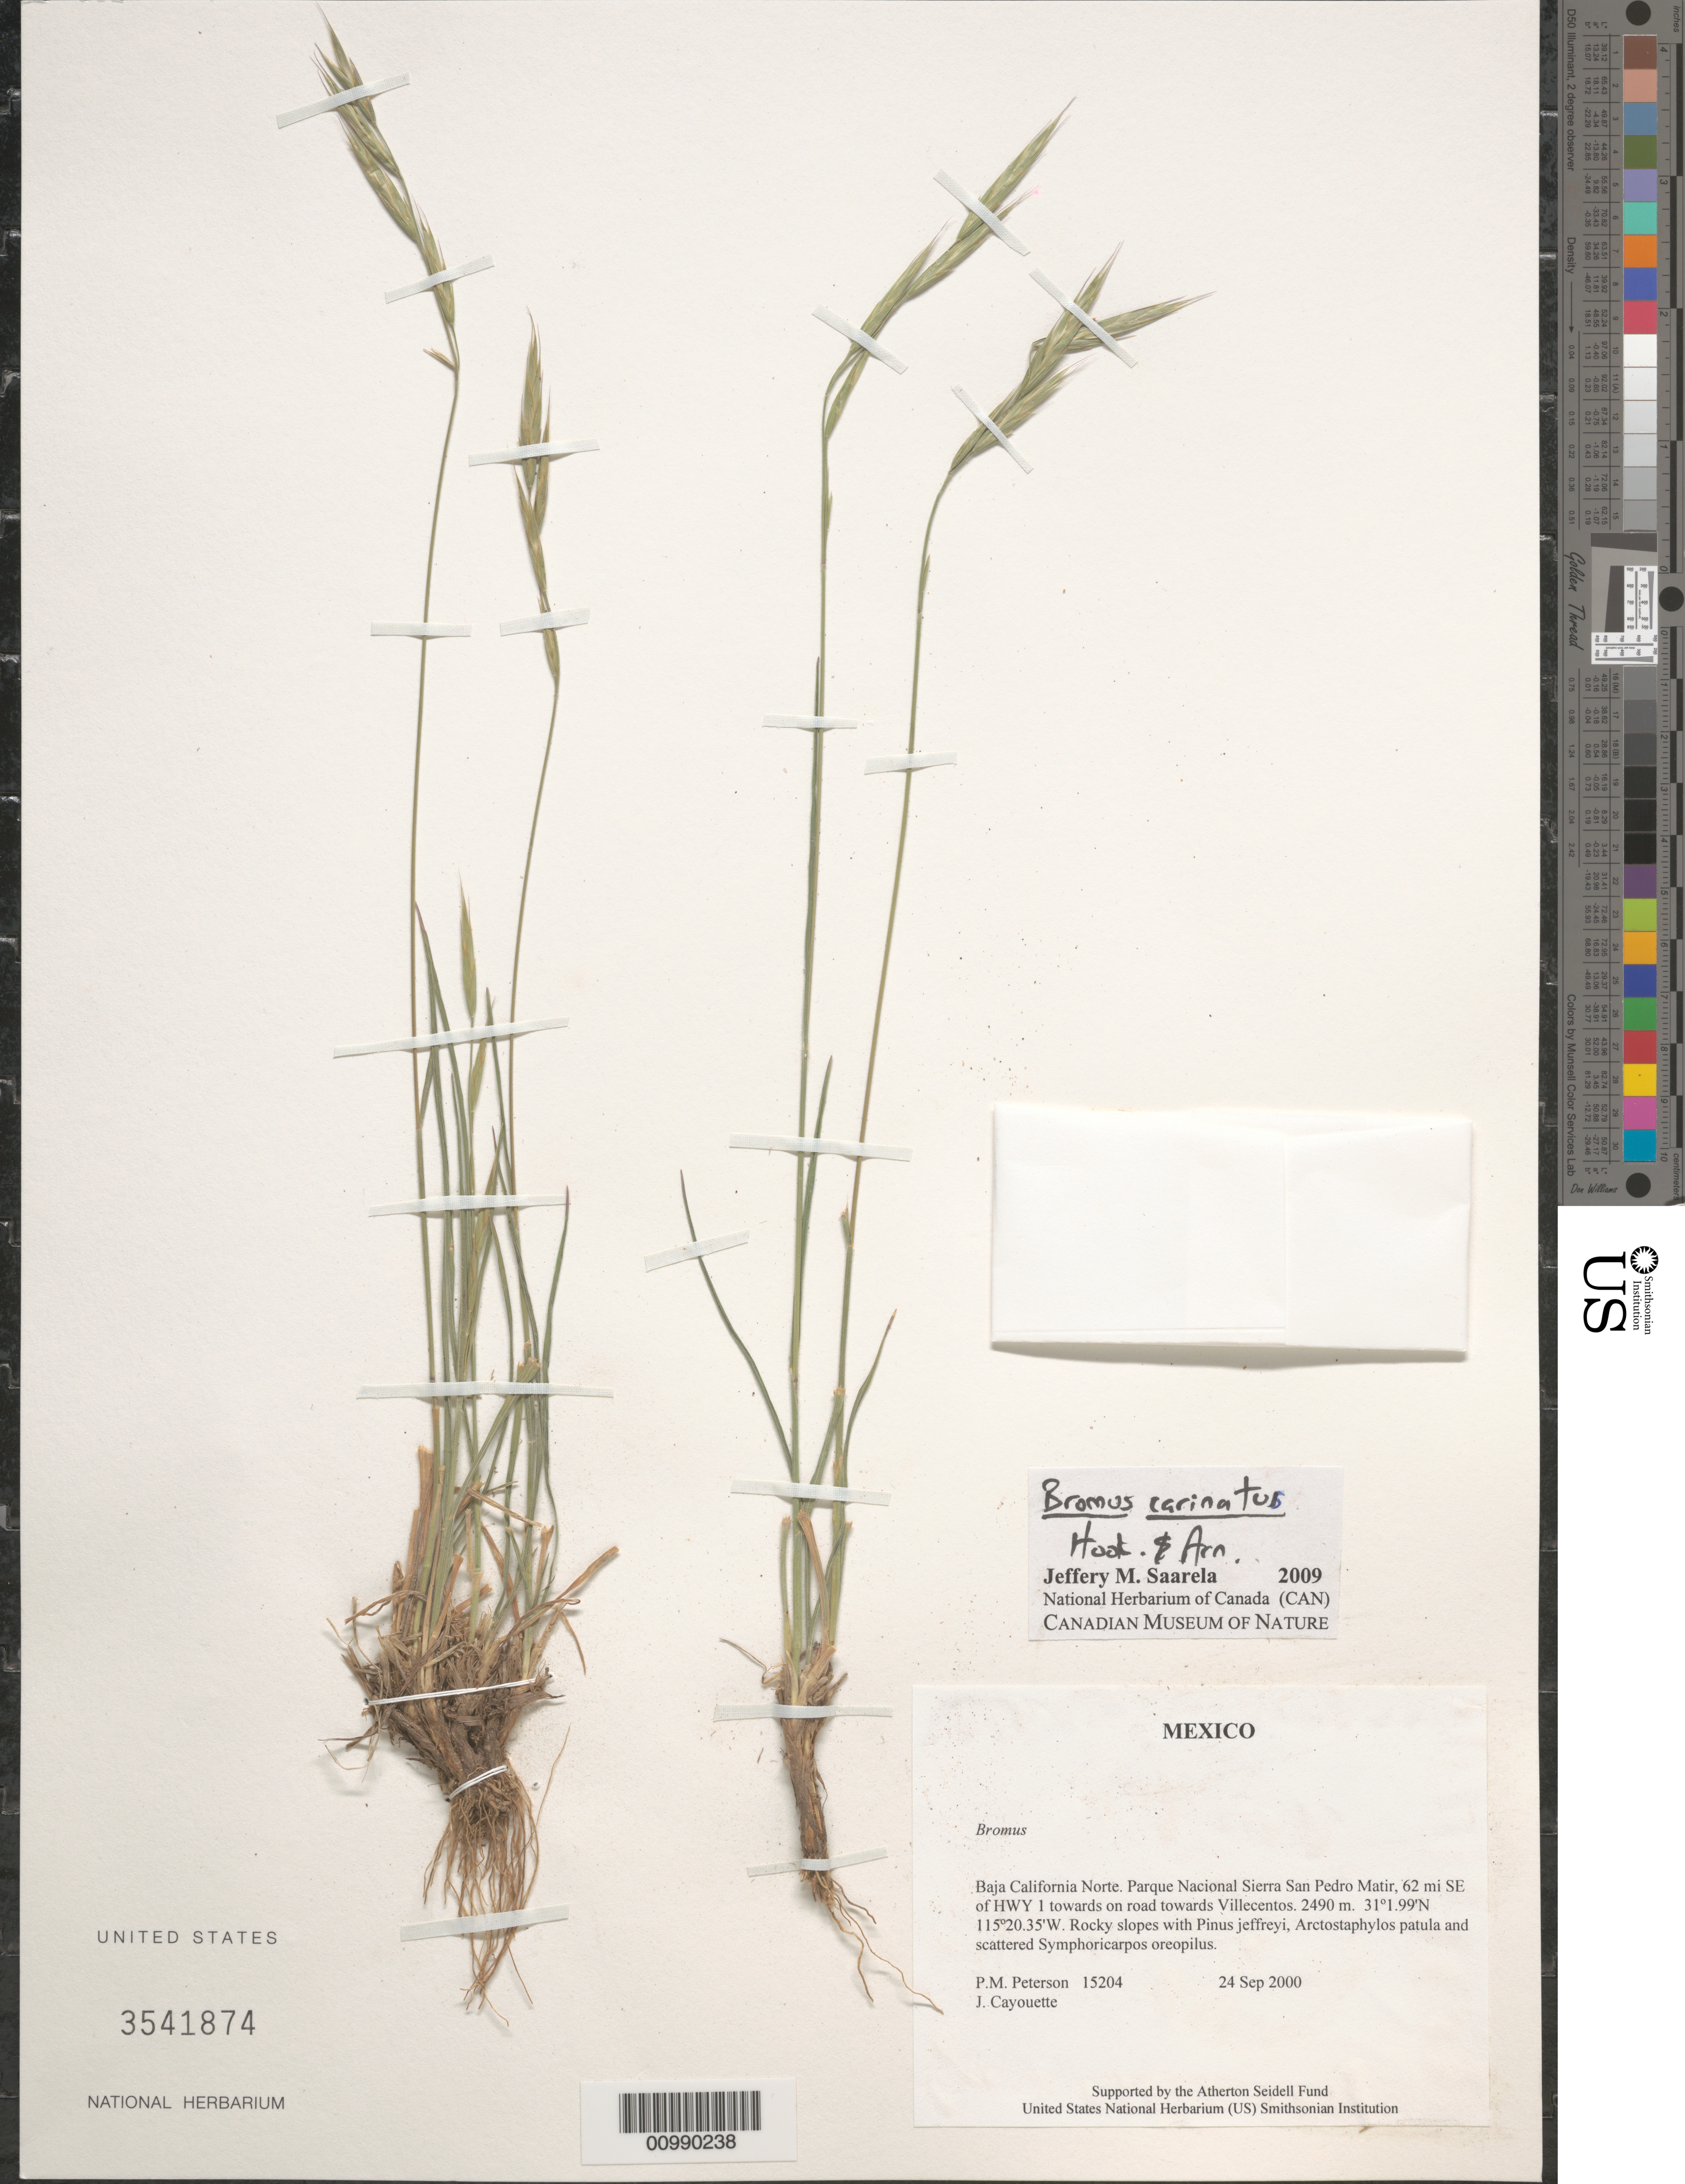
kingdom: Plantae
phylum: Tracheophyta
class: Liliopsida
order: Poales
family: Poaceae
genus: Bromus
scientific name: Bromus carinatus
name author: Hook. & Arn.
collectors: P. M. Peterson & J. Cayouette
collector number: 15204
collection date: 2000-09-24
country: Mexico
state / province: Baja California Norte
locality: Baja California Norte. Parque Nacional Sierra San Pedro Matir, 62 mi SE of HWY 1 towards on road towards Villecentos.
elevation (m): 2490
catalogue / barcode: US 3541874